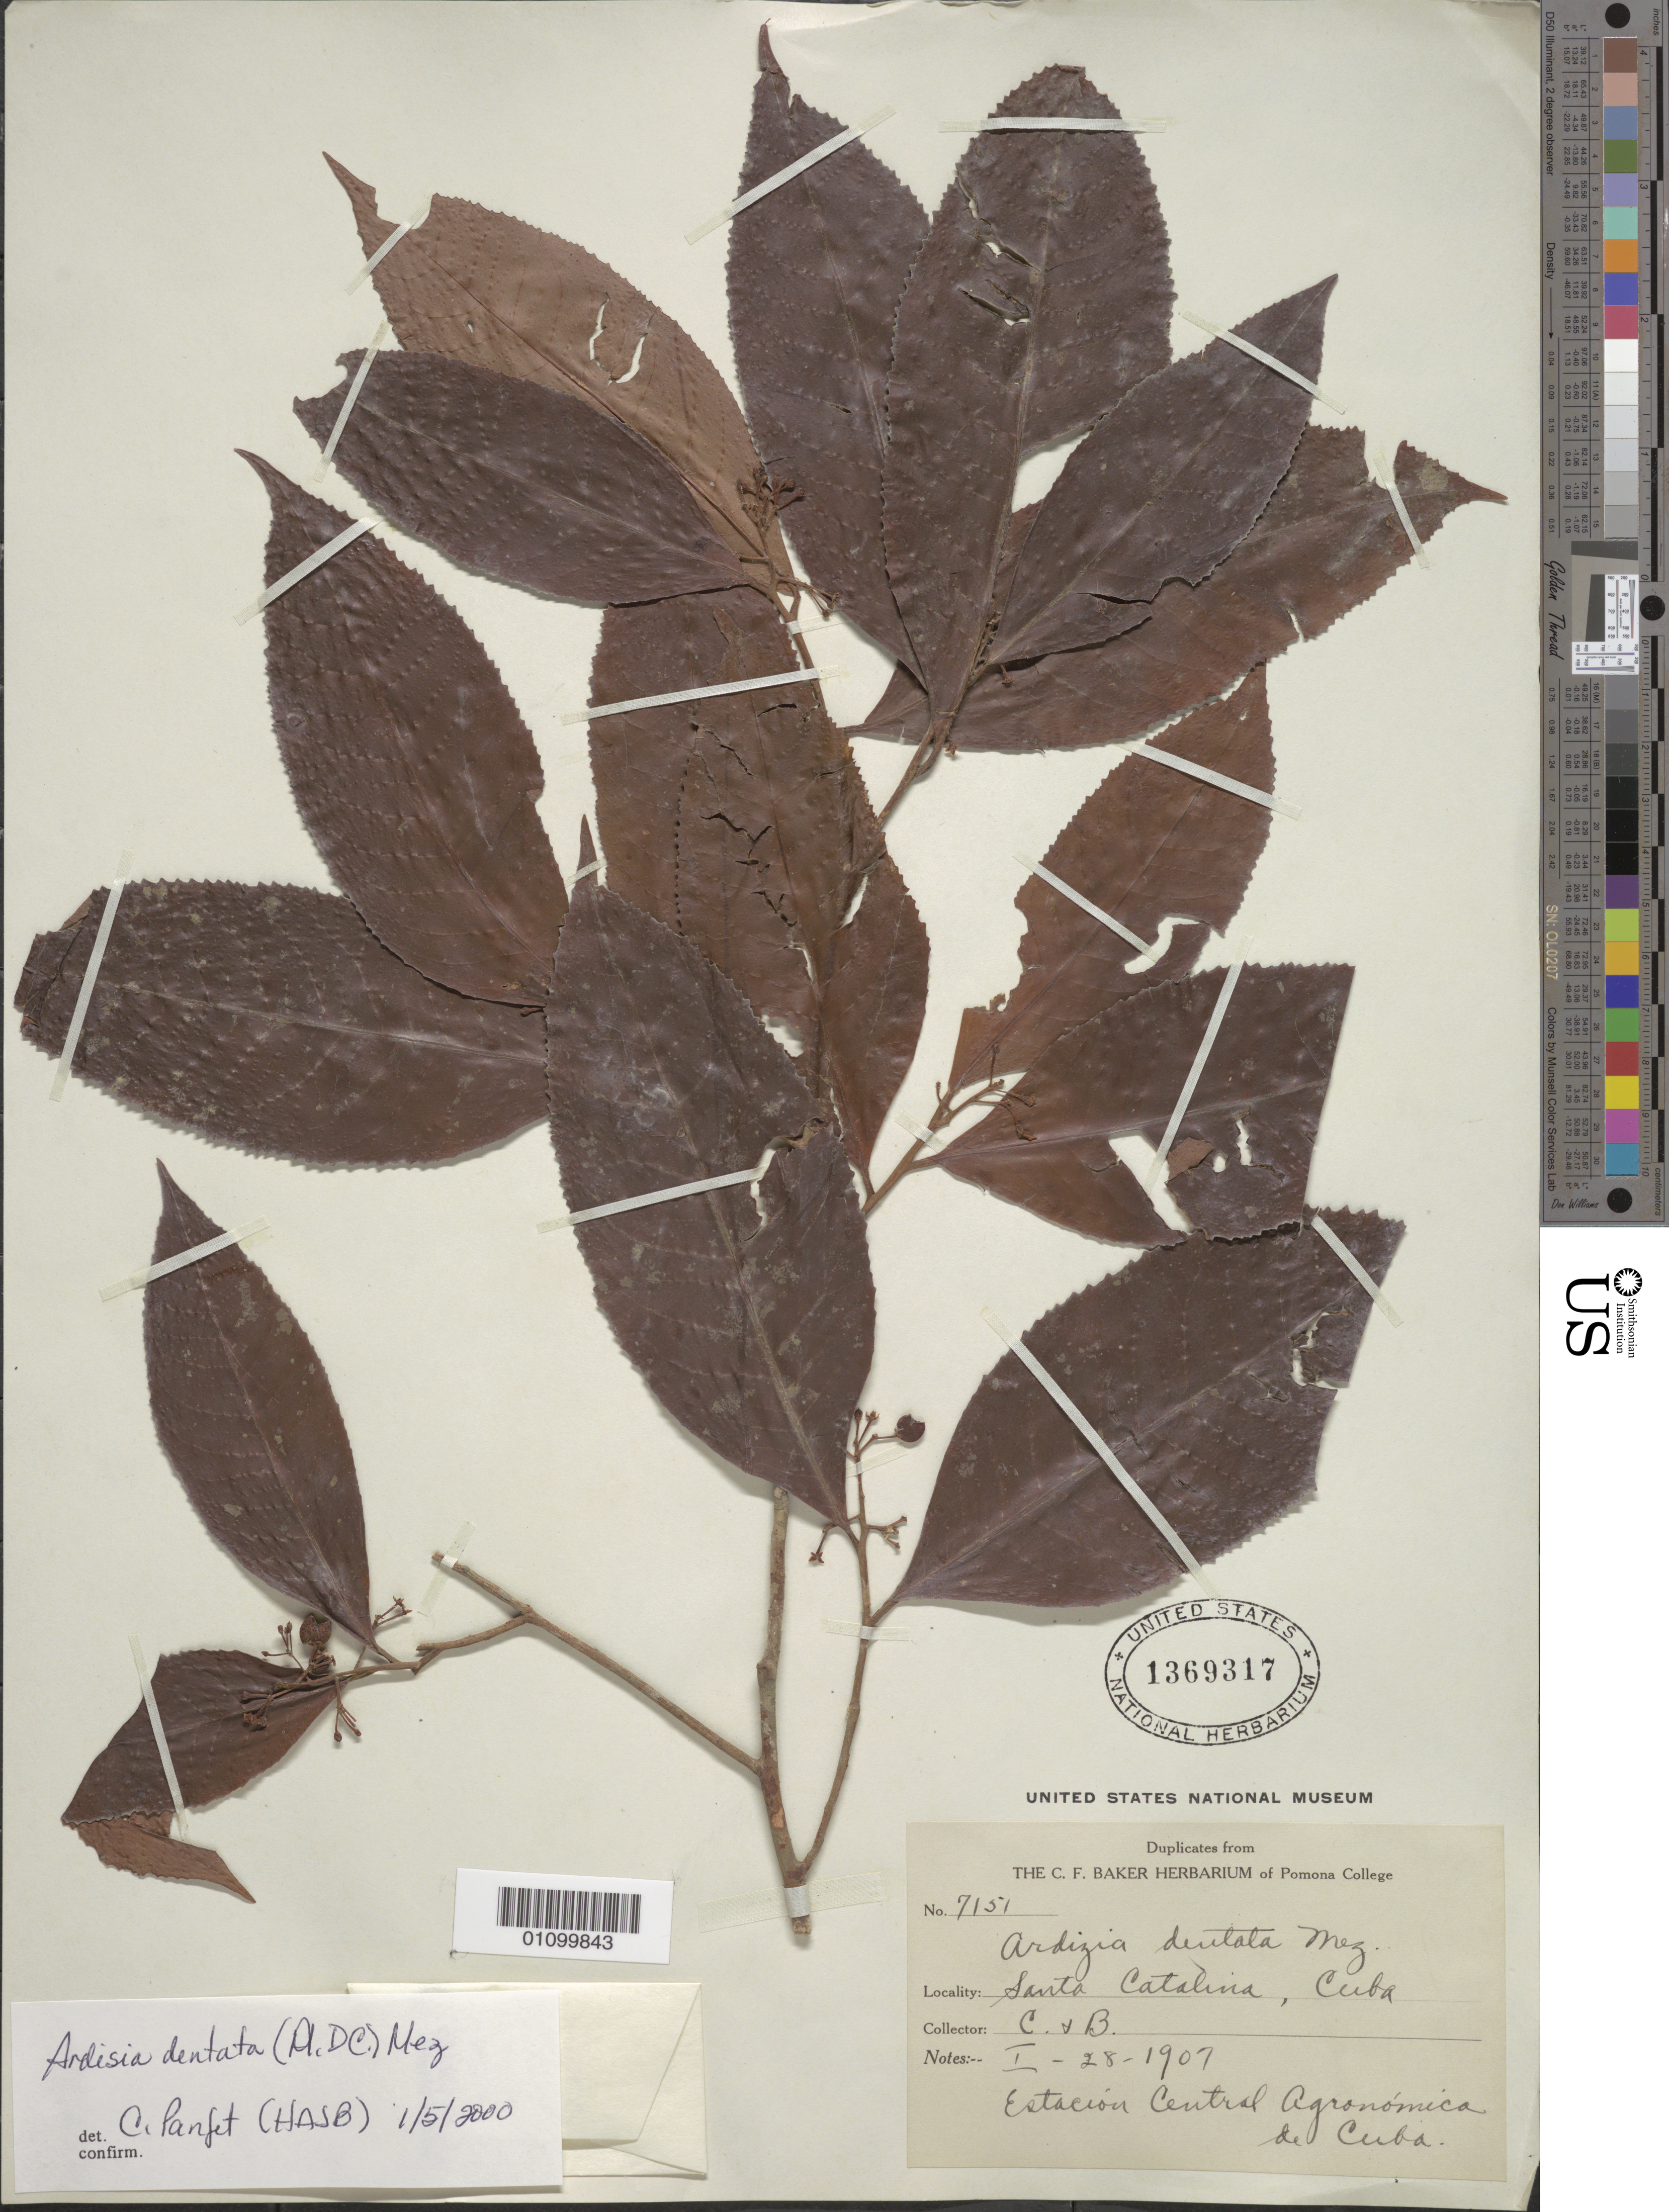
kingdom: Plantae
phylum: Tracheophyta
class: Magnoliopsida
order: Ericales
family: Primulaceae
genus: Ardisia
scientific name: Ardisia dentata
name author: (A. DC.) Mez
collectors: -. Caldwell & C. F. Baker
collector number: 7151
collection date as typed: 28 Jan 1907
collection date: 1907-01-28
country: Cuba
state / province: La Habana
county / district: Municipio Boyeros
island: Cuba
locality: Santa Catalina, Estacion Central Agronomica de Cuba, Santiago de las Vegas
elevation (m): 97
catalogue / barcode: US 1369317